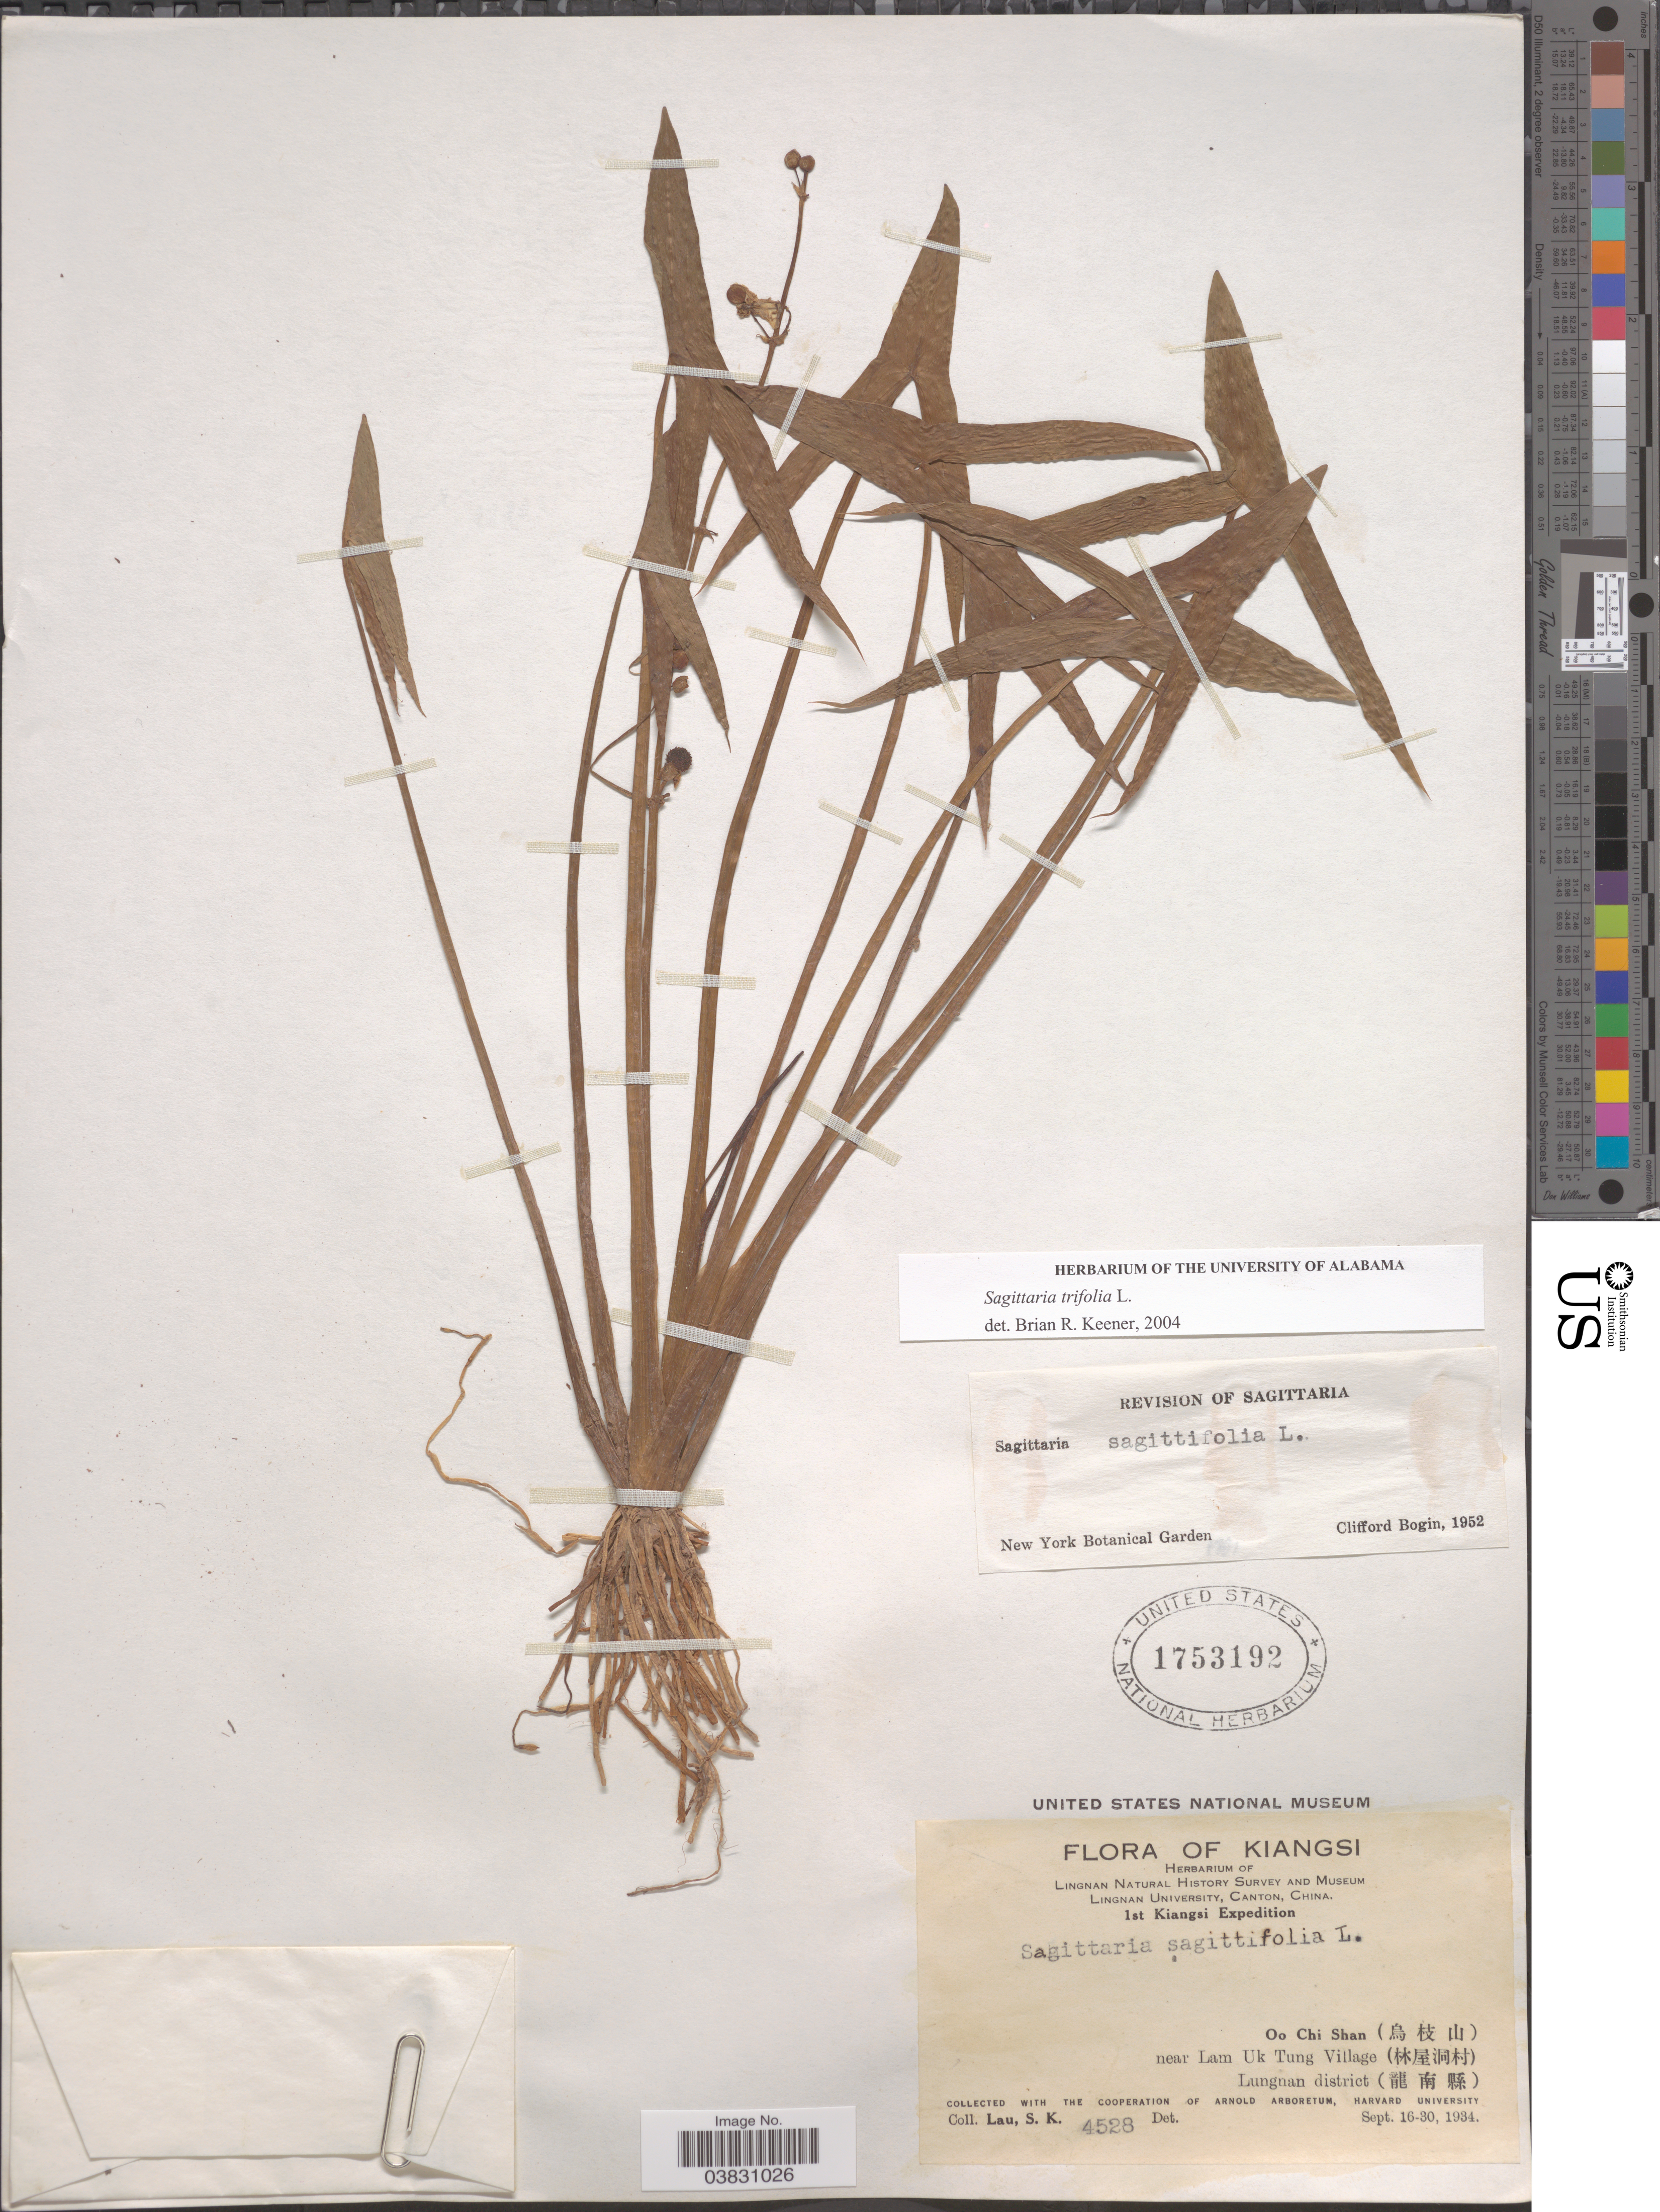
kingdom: Plantae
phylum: Tracheophyta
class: Liliopsida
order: Alismatales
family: Alismataceae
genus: Sagittaria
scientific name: Sagittaria trifolia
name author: L.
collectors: S. K. Lau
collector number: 4528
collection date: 1934-09-16/1934-09-30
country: China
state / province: Jiangxi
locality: Kiangsi. Oo Chi Shan (x) near Lam Uk Tung Village (X) Lungnan district (X).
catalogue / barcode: US 1753192